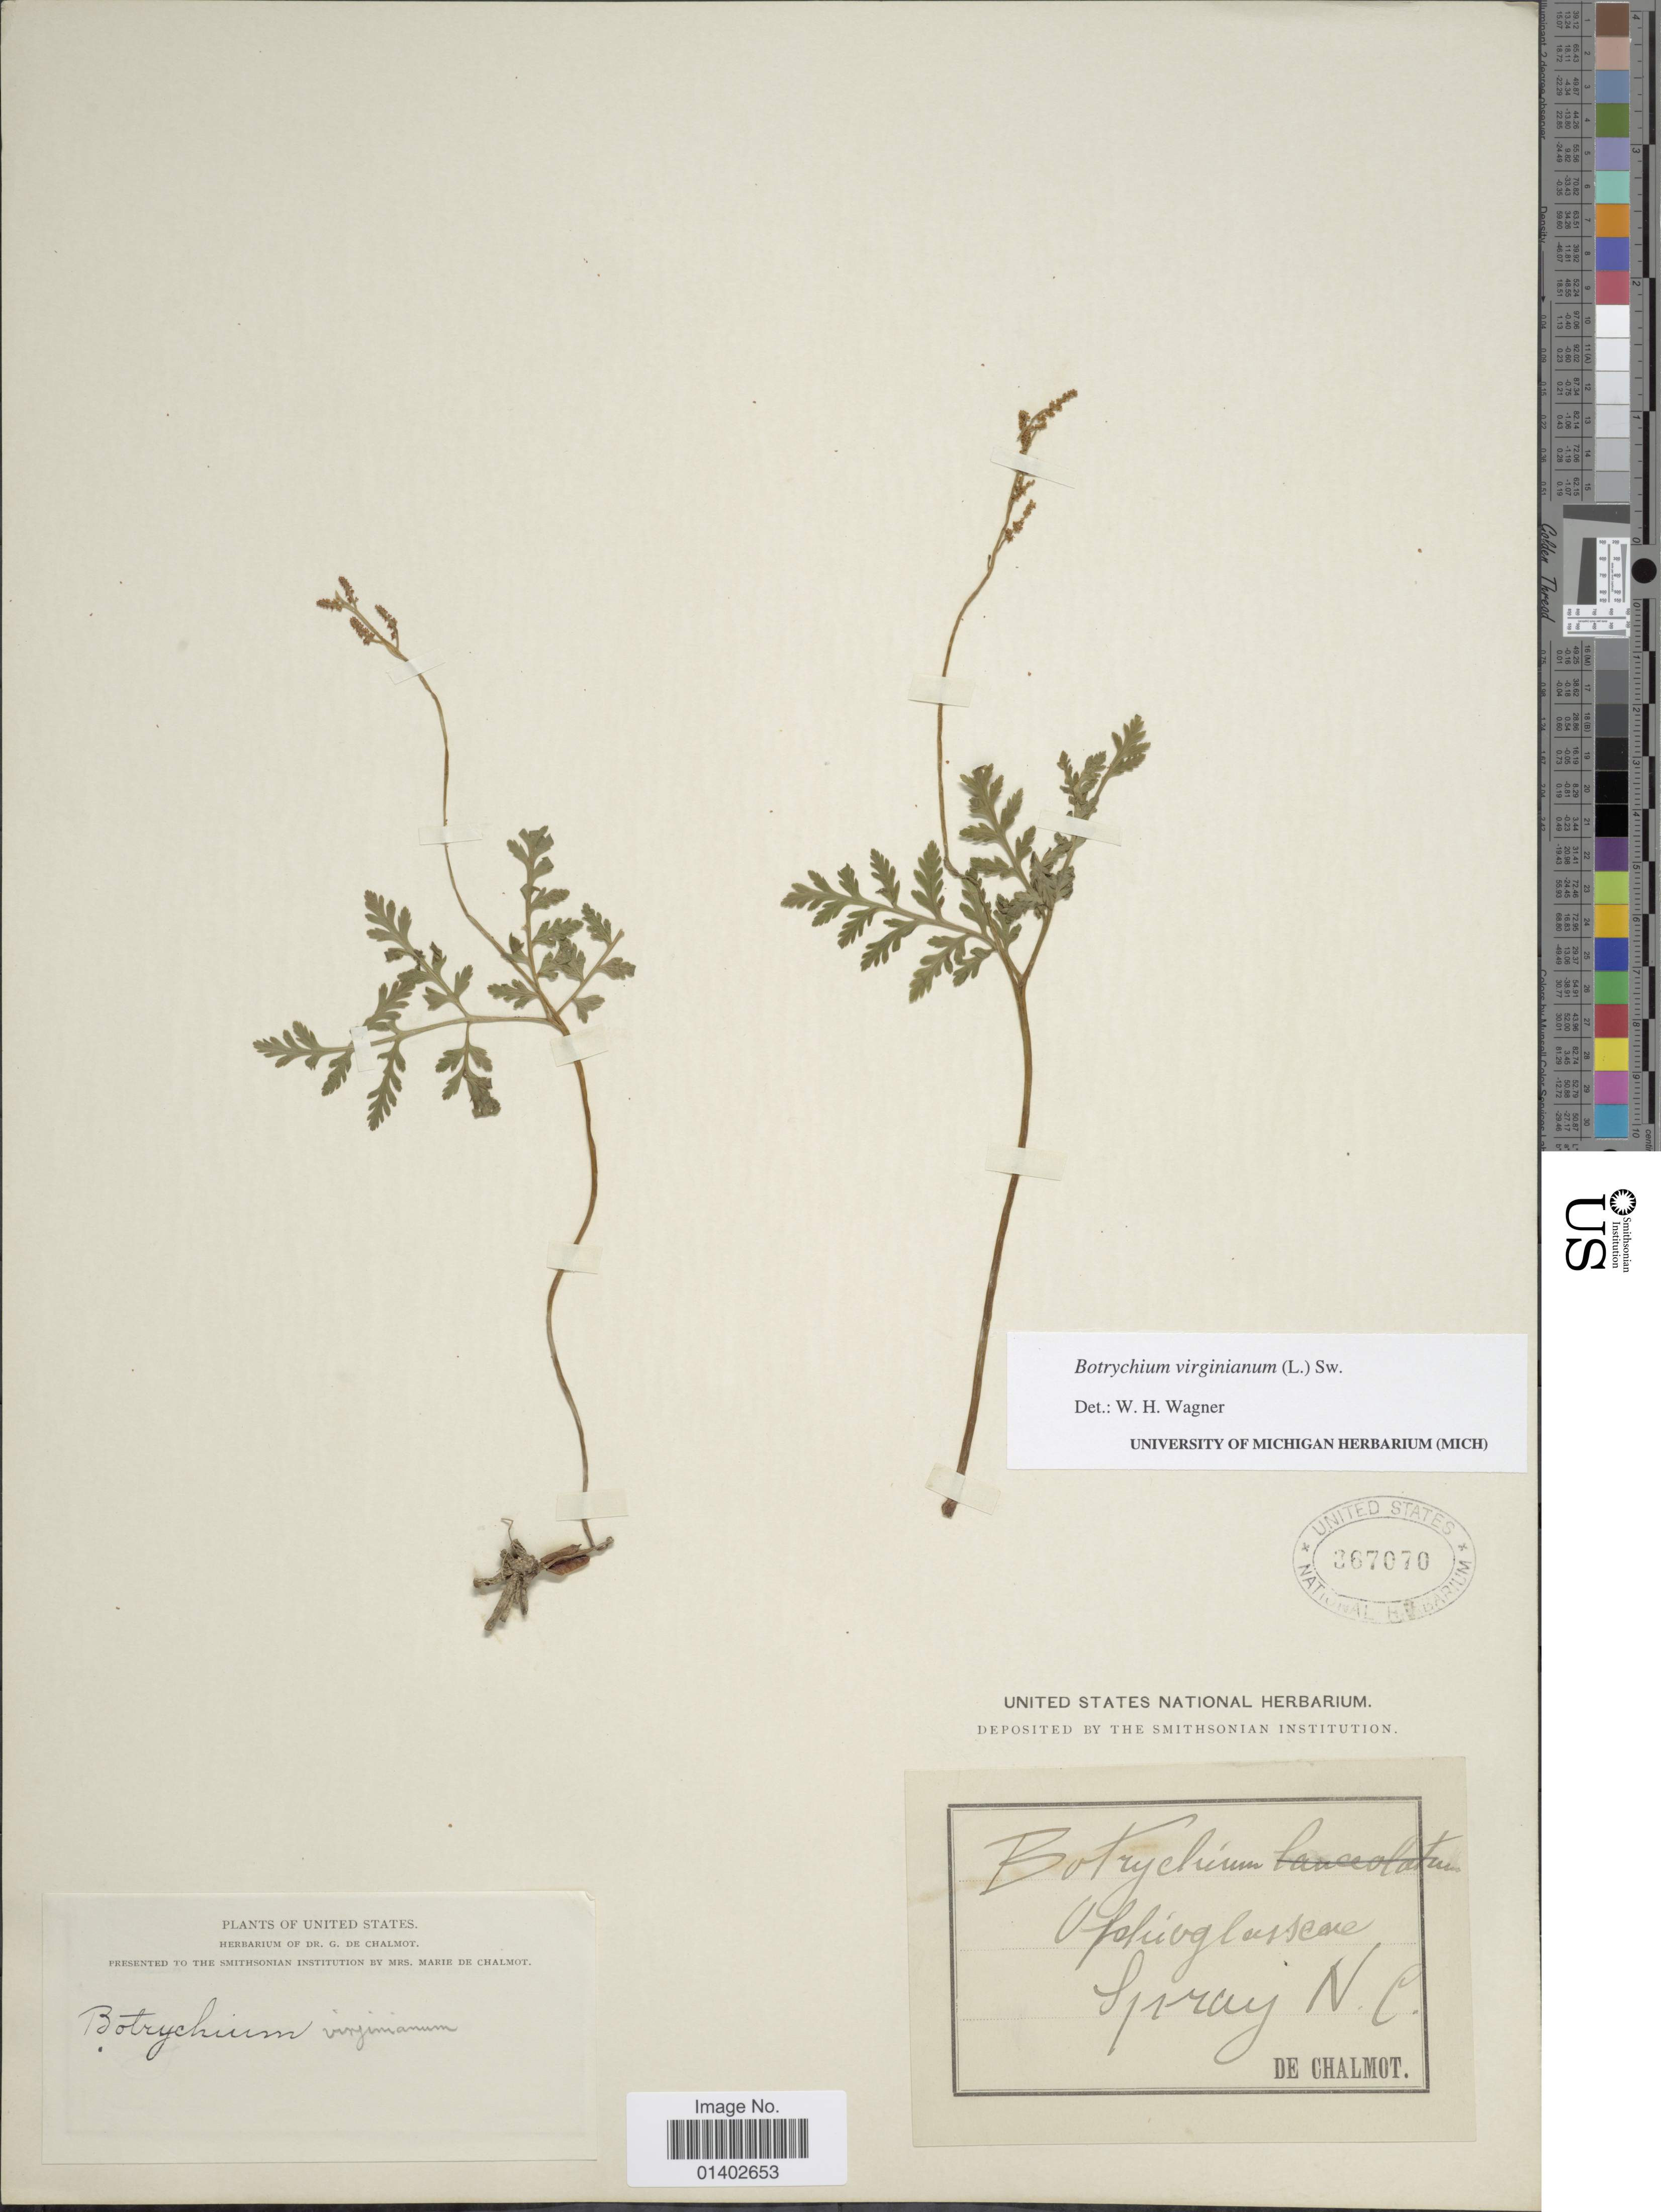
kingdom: Plantae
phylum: Tracheophyta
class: Polypodiopsida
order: Ophioglossales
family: Ophioglossaceae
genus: Botrychium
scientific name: Botrychium virginianum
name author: (L.) Sw.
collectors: G. de Chalmot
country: United States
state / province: North Carolina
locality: Spray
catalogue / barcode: US 367070